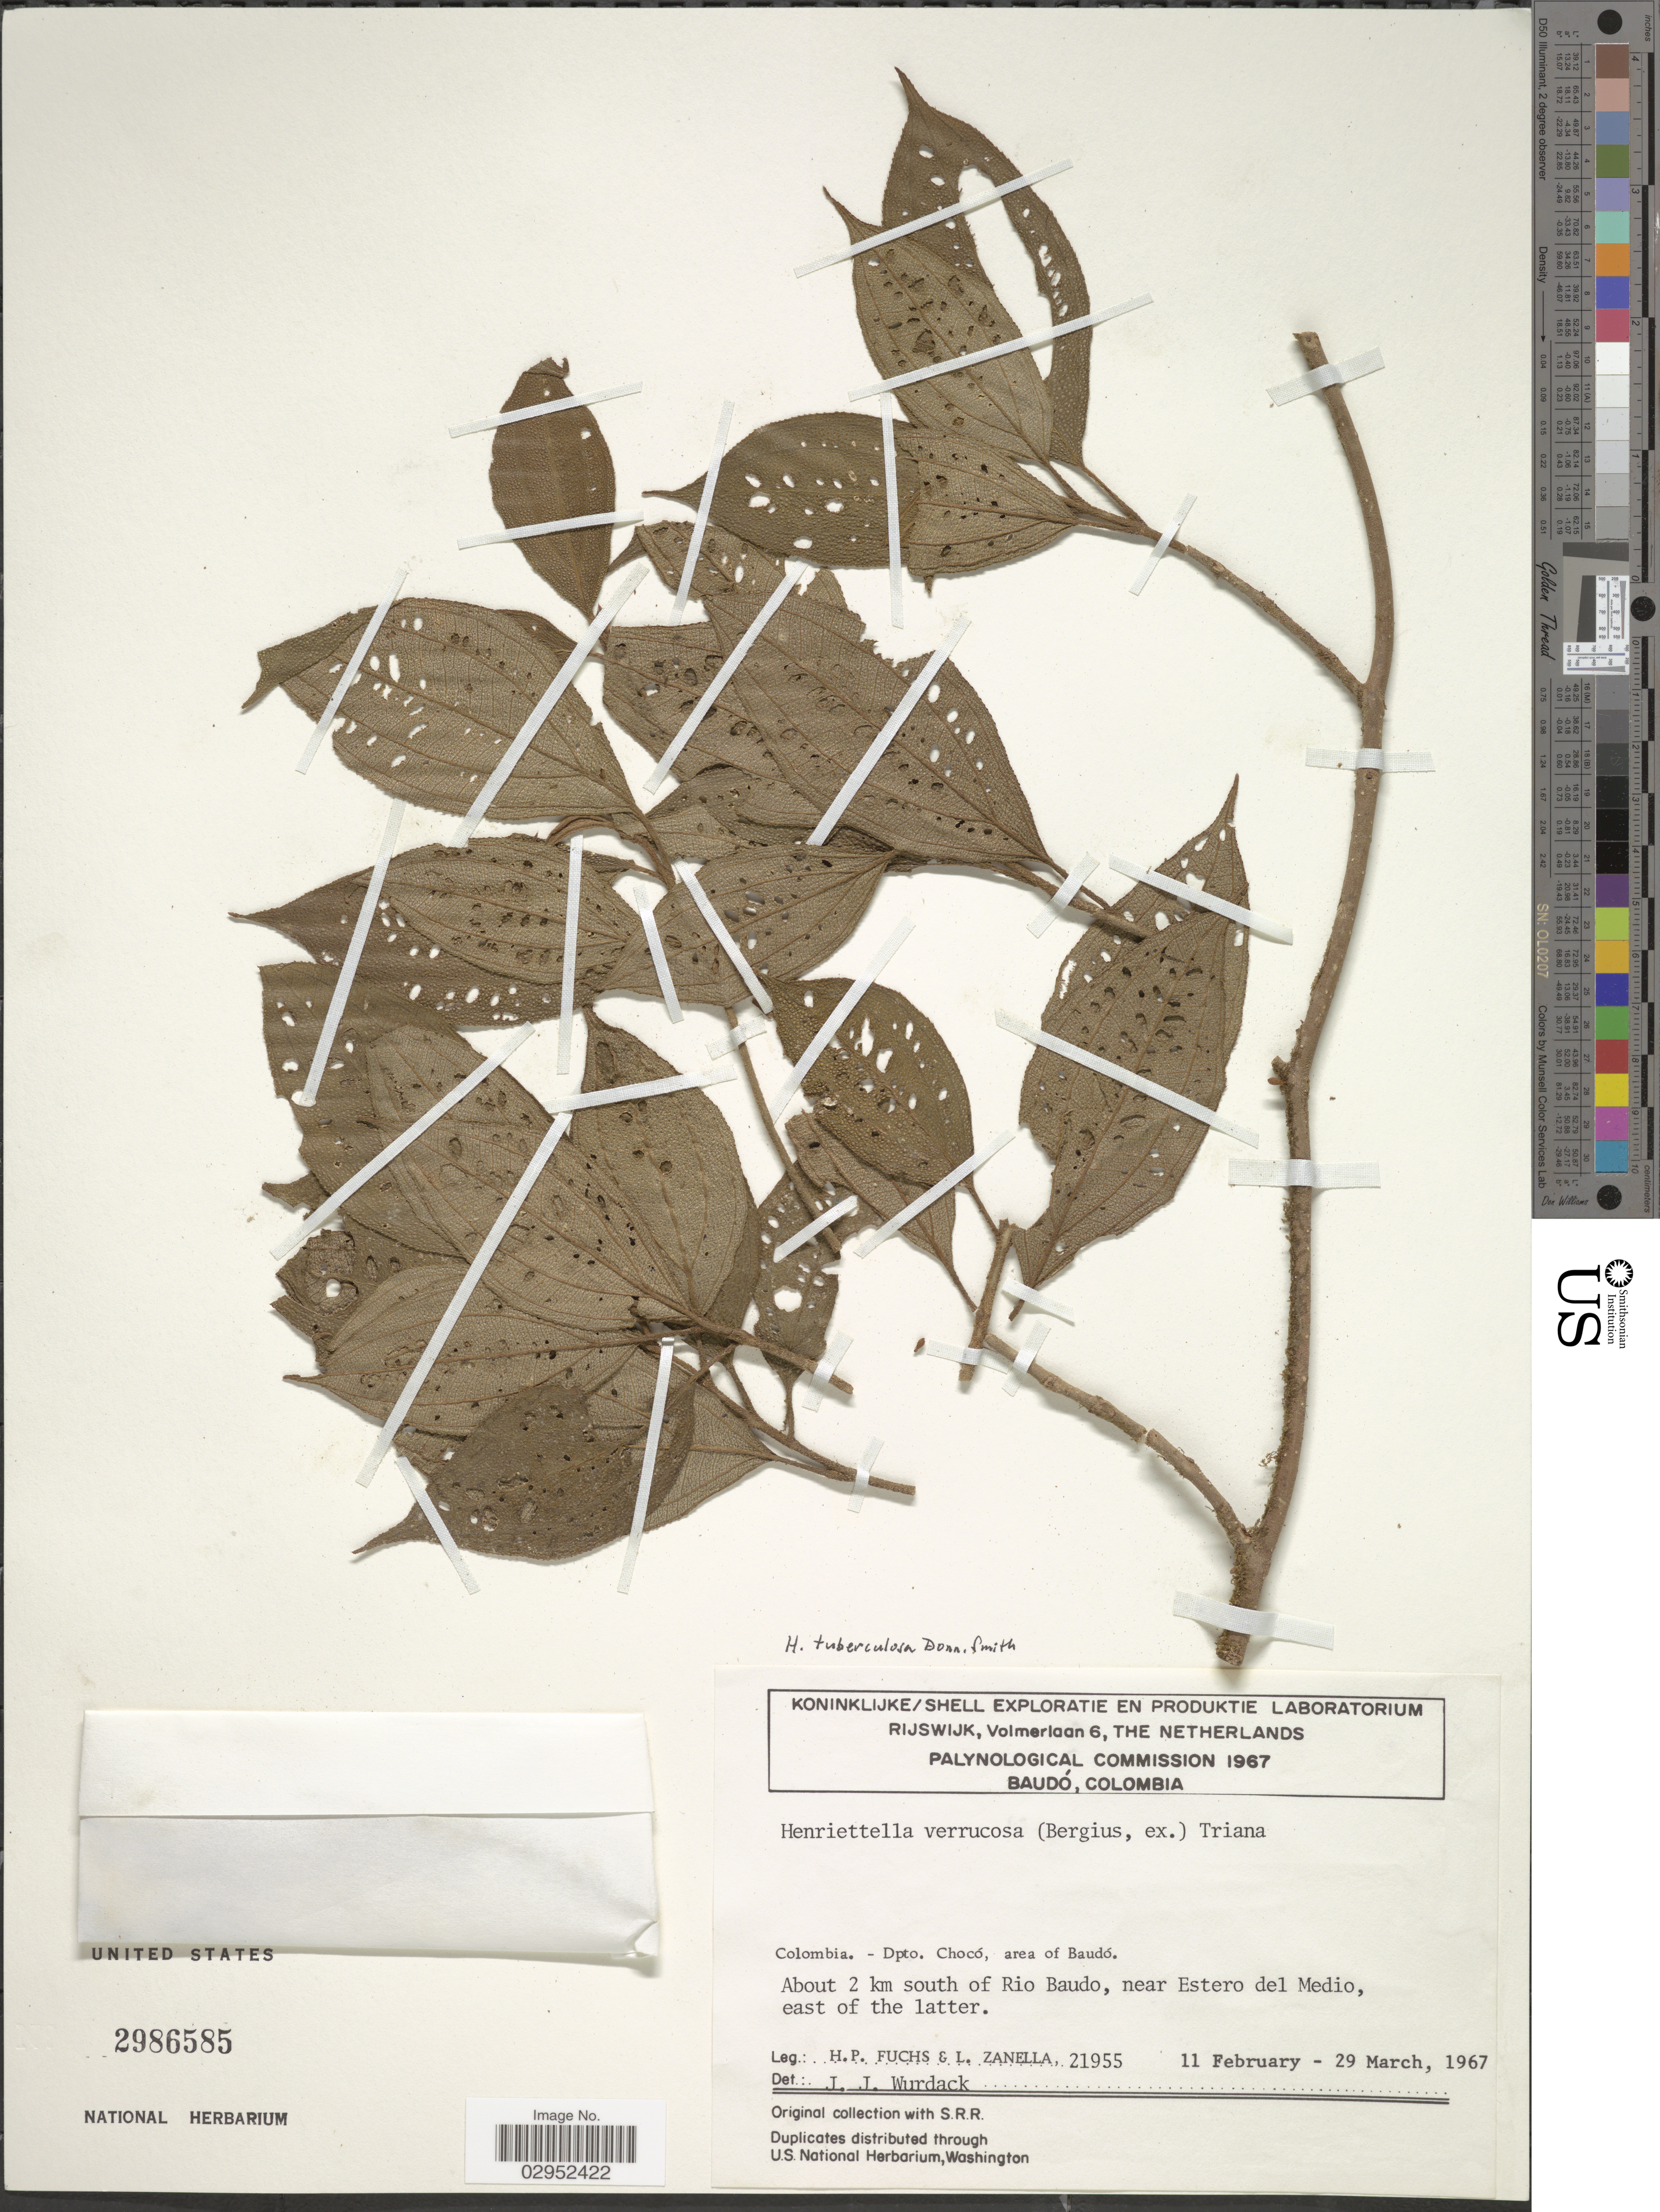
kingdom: Plantae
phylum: Tracheophyta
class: Magnoliopsida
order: Myrtales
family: Melastomataceae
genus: Henriettea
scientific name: Henriettea verrucosa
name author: (Triana) J.F. Macbr.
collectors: H. P. Fuchs & L. Zanella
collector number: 21955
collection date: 1967-02-11/1967-03-29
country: Colombia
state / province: Chocó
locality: Dpto. Chocó, area of Baudó. About 2 km south of Rio Baudo, near Estero del Medio, east of the latter.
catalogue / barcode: US 2986585